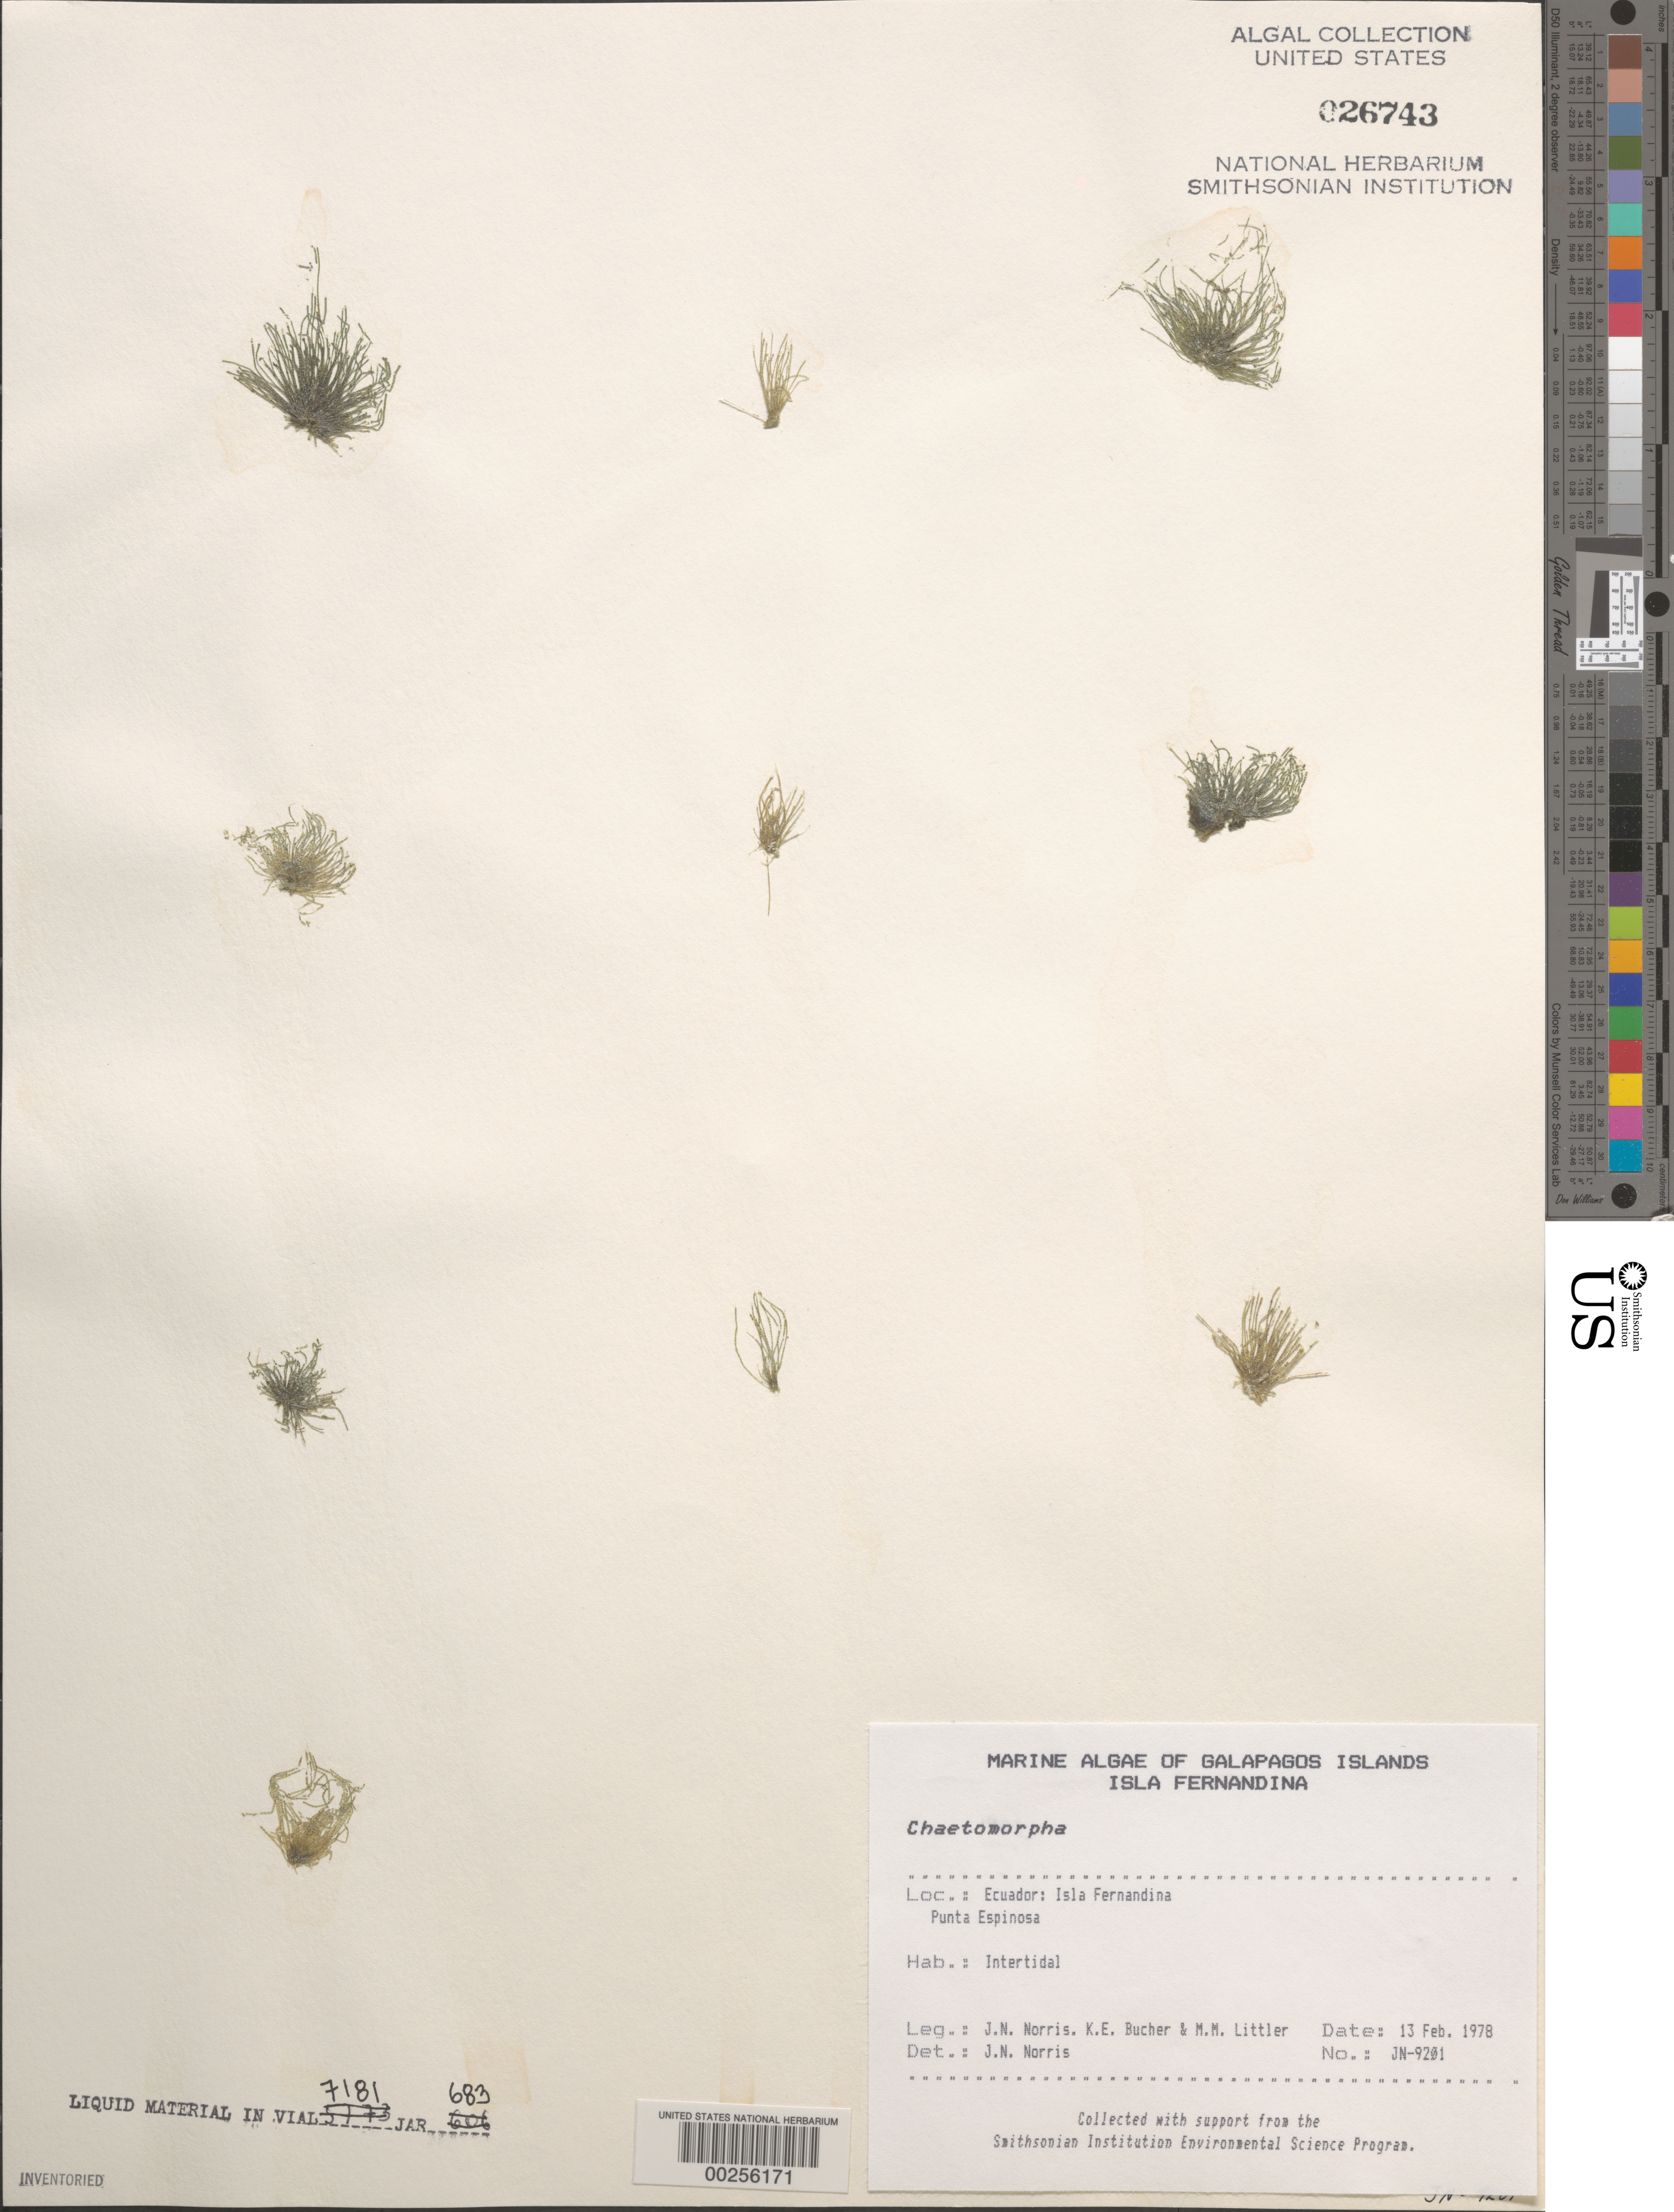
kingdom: Plantae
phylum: Chlorophyta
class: Ulvophyceae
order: Cladophorales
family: Cladophoraceae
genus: Chaetomorpha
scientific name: Chaetomorpha sp.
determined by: Norris, James N.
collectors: J. N. Norris, K. E. Bucher & M. M. Littler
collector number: JN-9201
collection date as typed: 13 Feb 1978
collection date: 1978-02-13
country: Ecuador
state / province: Colón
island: Fernandina [Narborough]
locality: Punta Espinosa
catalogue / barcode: US 26743